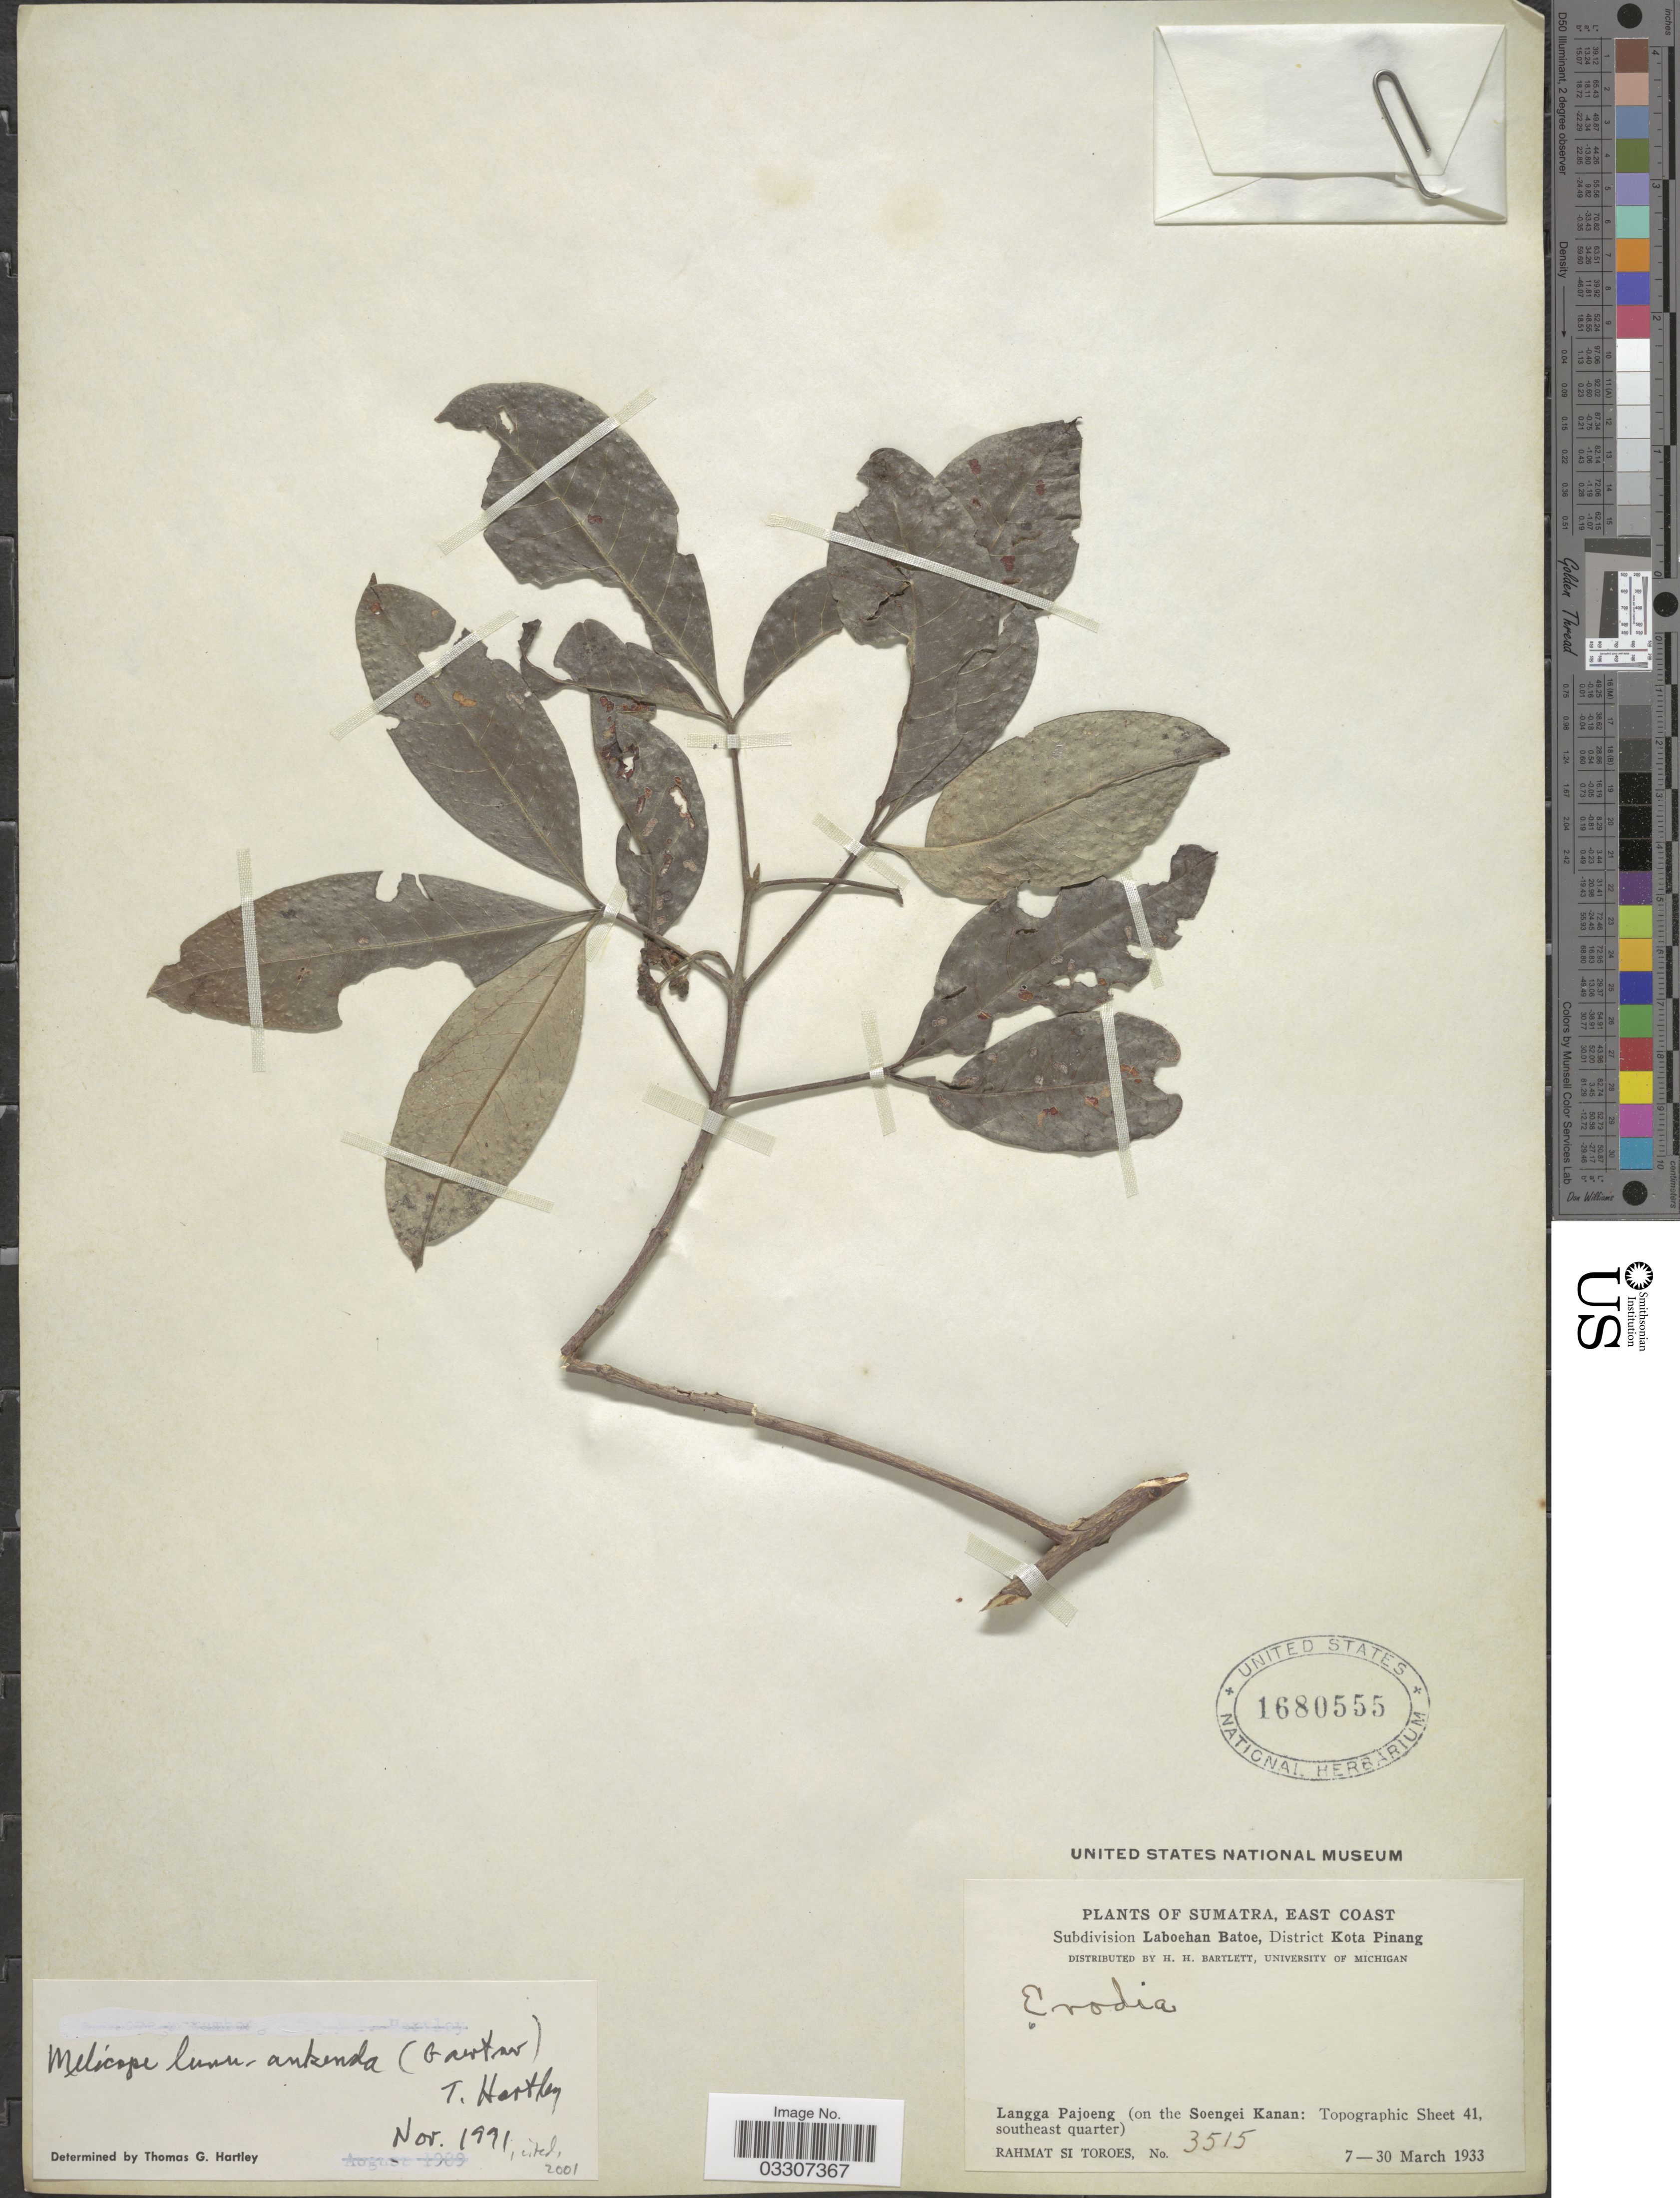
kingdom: Plantae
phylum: Tracheophyta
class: Magnoliopsida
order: Sapindales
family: Rutaceae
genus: Melicope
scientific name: Melicope lunu-ankenda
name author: (Gaertn.) T.G. Hartley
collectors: Rahmat Si Boeea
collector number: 3515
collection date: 1933-03-07/1933-03-30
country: Indonesia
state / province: Sumatra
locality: East Coast. Subdivision Laboehan Batoe, District Kota Pinang. Langga Pajoeng (on the Soengei Kanan: Topographic Sheet 41, southeast quarter).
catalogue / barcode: US 1680555